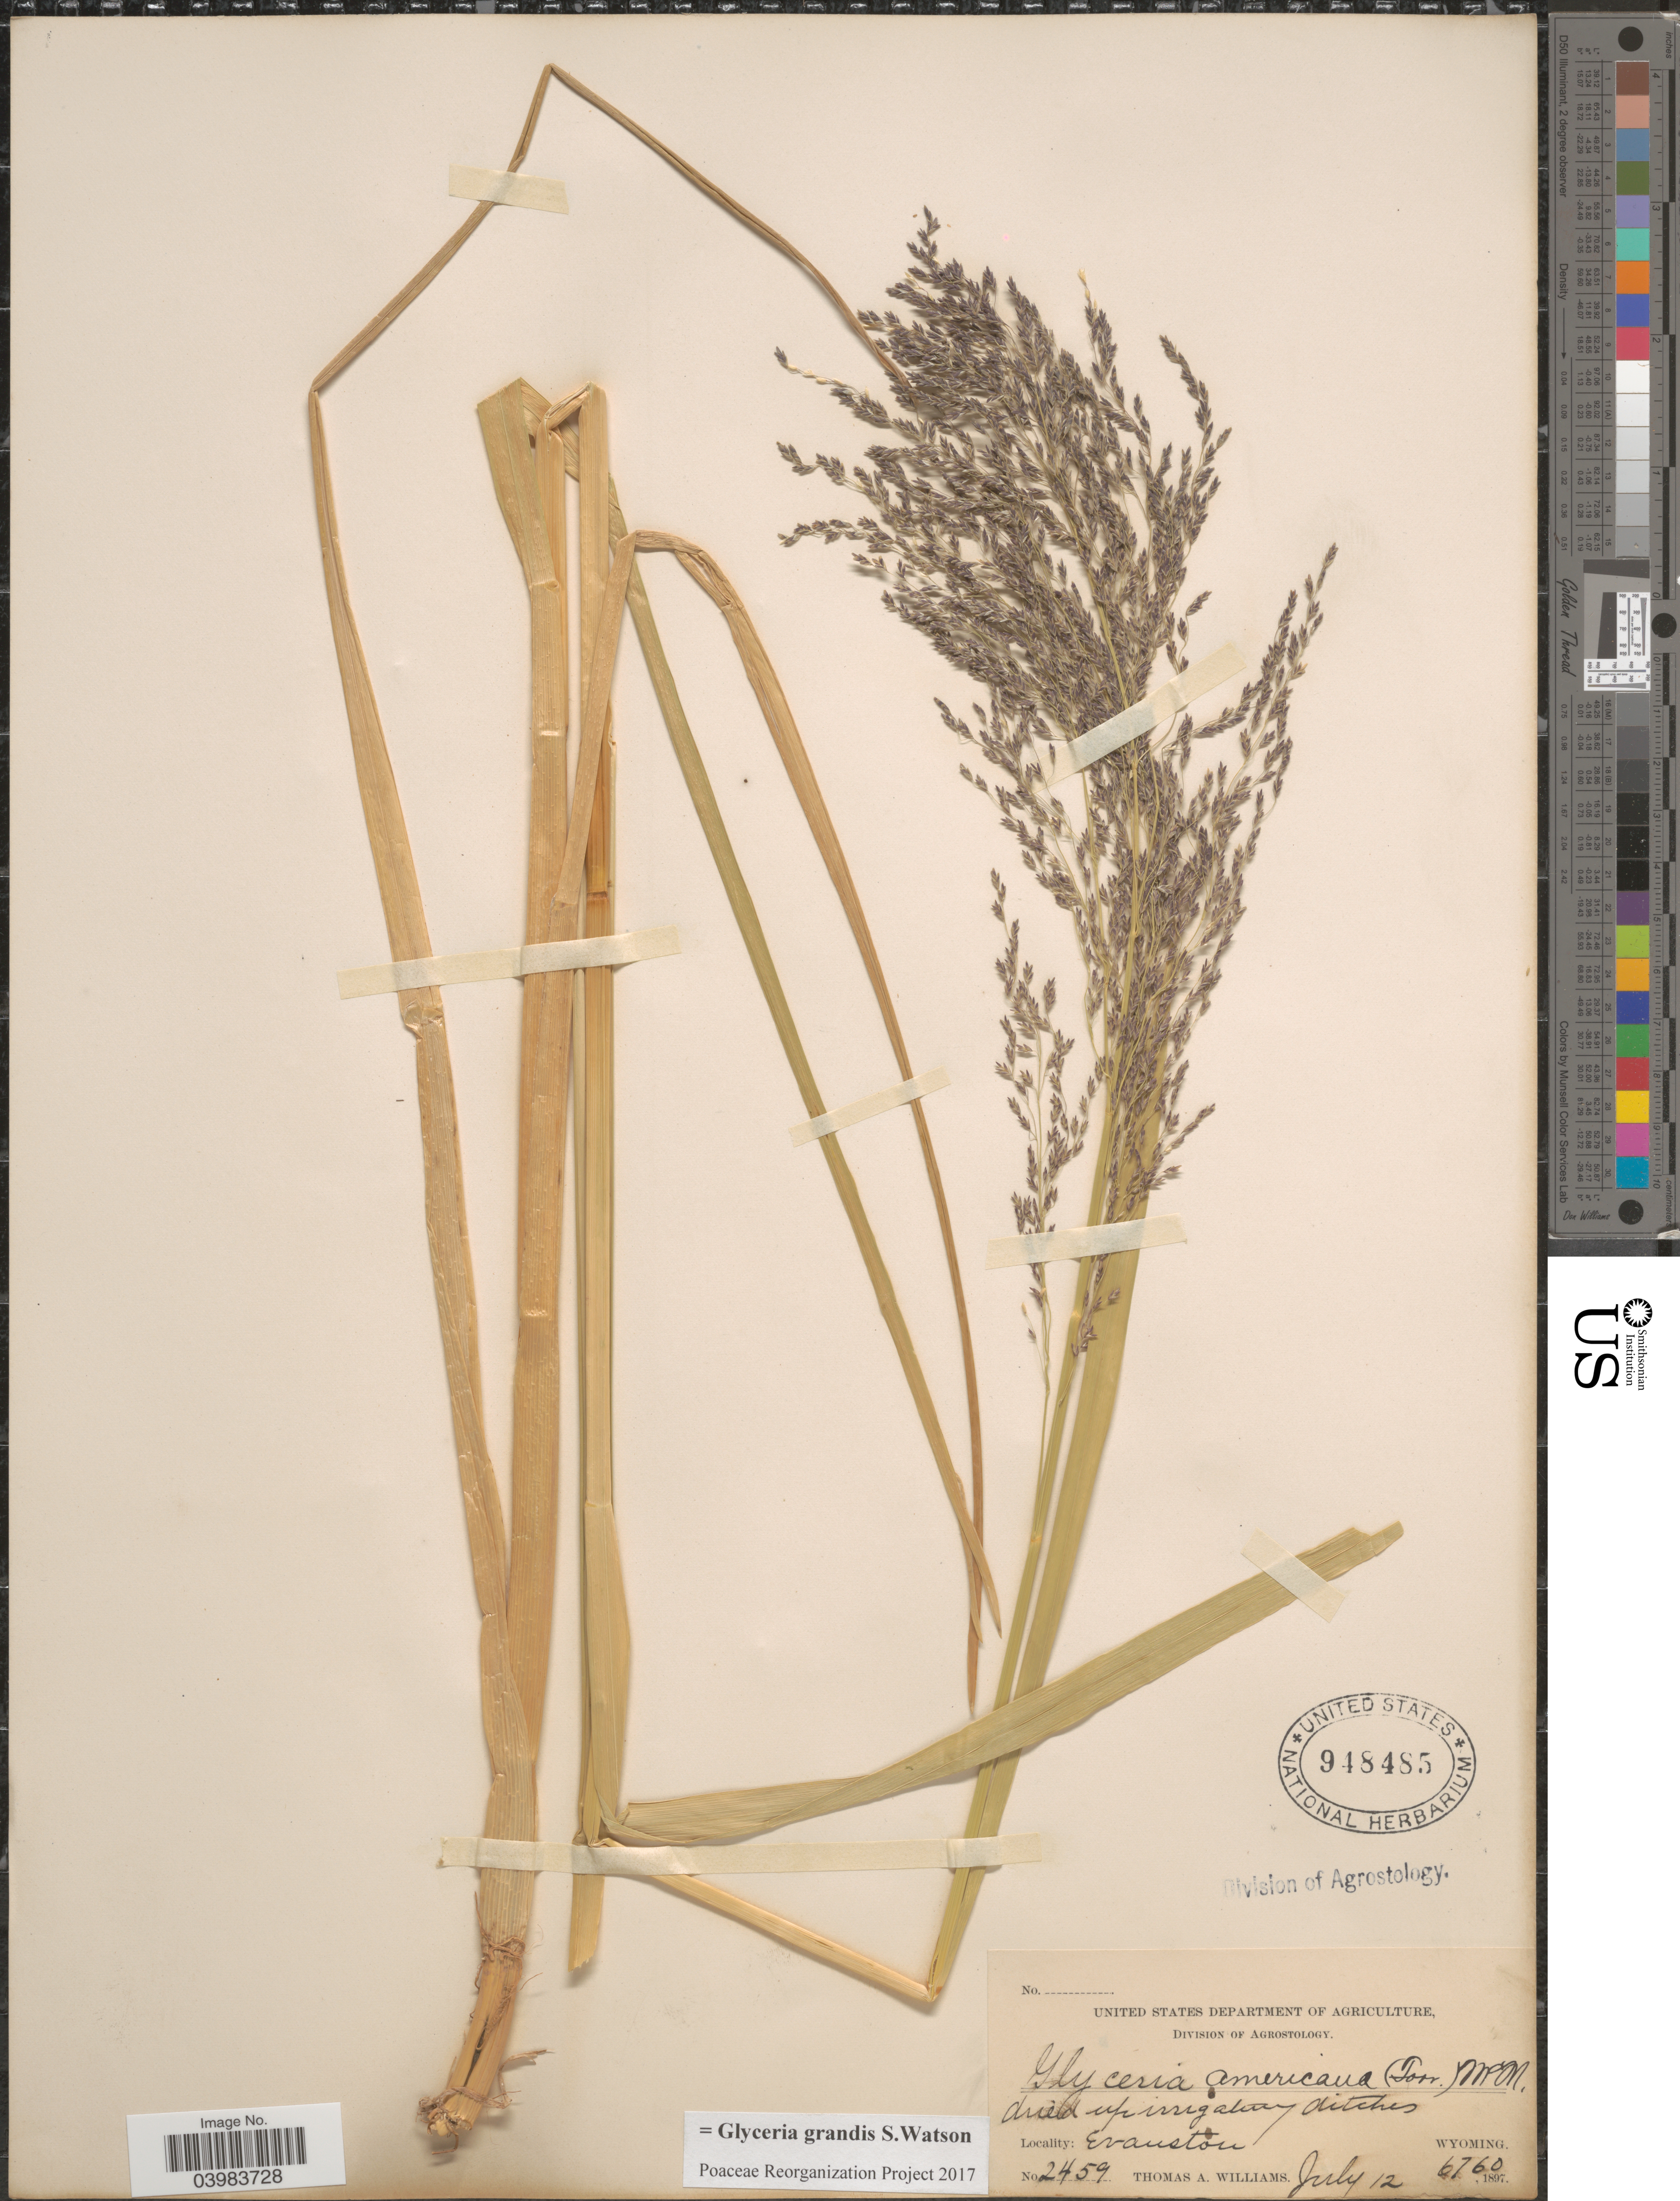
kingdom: Plantae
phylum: Tracheophyta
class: Liliopsida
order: Poales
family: Poaceae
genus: Glyceria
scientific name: Glyceria grandis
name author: S. Watson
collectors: T. A. Williams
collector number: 2459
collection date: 1897-07-12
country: United States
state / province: Wyoming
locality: Evanston.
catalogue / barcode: US 948485